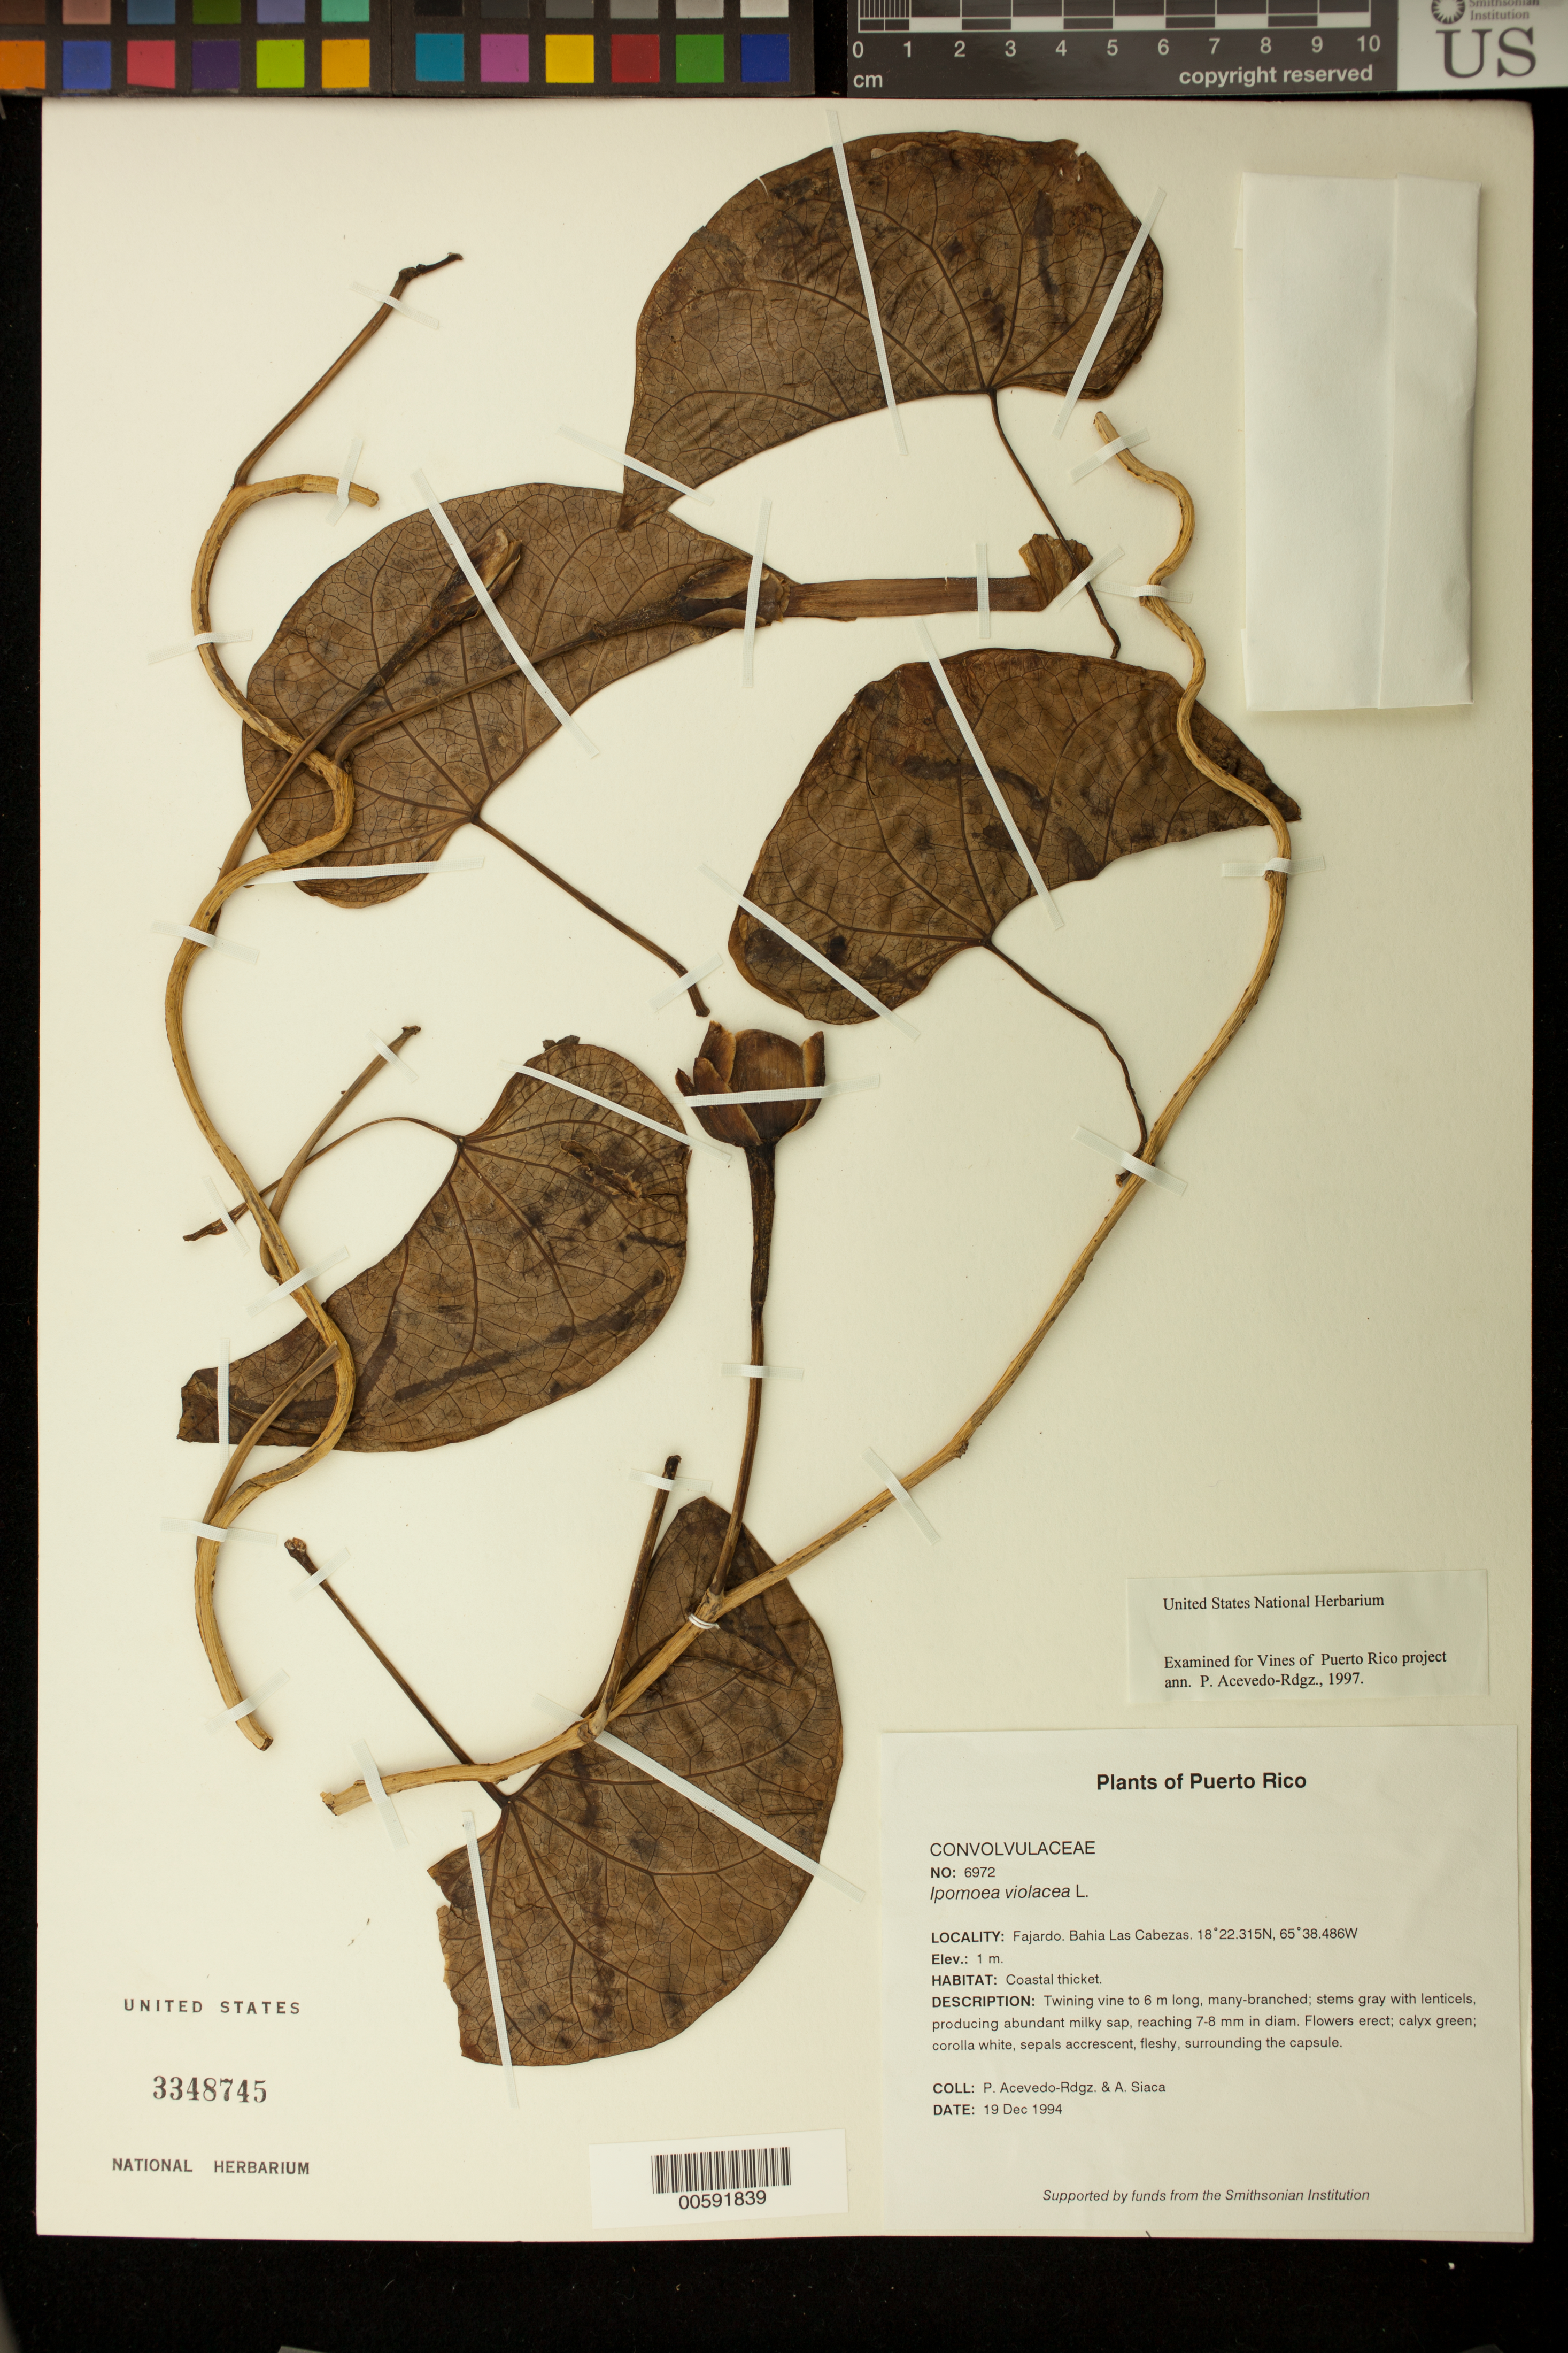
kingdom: Plantae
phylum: Tracheophyta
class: Magnoliopsida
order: Solanales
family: Convolvulaceae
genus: Ipomoea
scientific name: Ipomoea violacea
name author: L.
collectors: P. Acevedo-Rodr. & A. Siaca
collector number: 6972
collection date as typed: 19 Dec 1994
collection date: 1994-12-19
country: Puerto Rico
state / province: Fajardo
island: Puerto Rico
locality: Fajardo; Bahia Las Cabezas.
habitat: Coastal thicket.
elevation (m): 1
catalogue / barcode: US 3348745